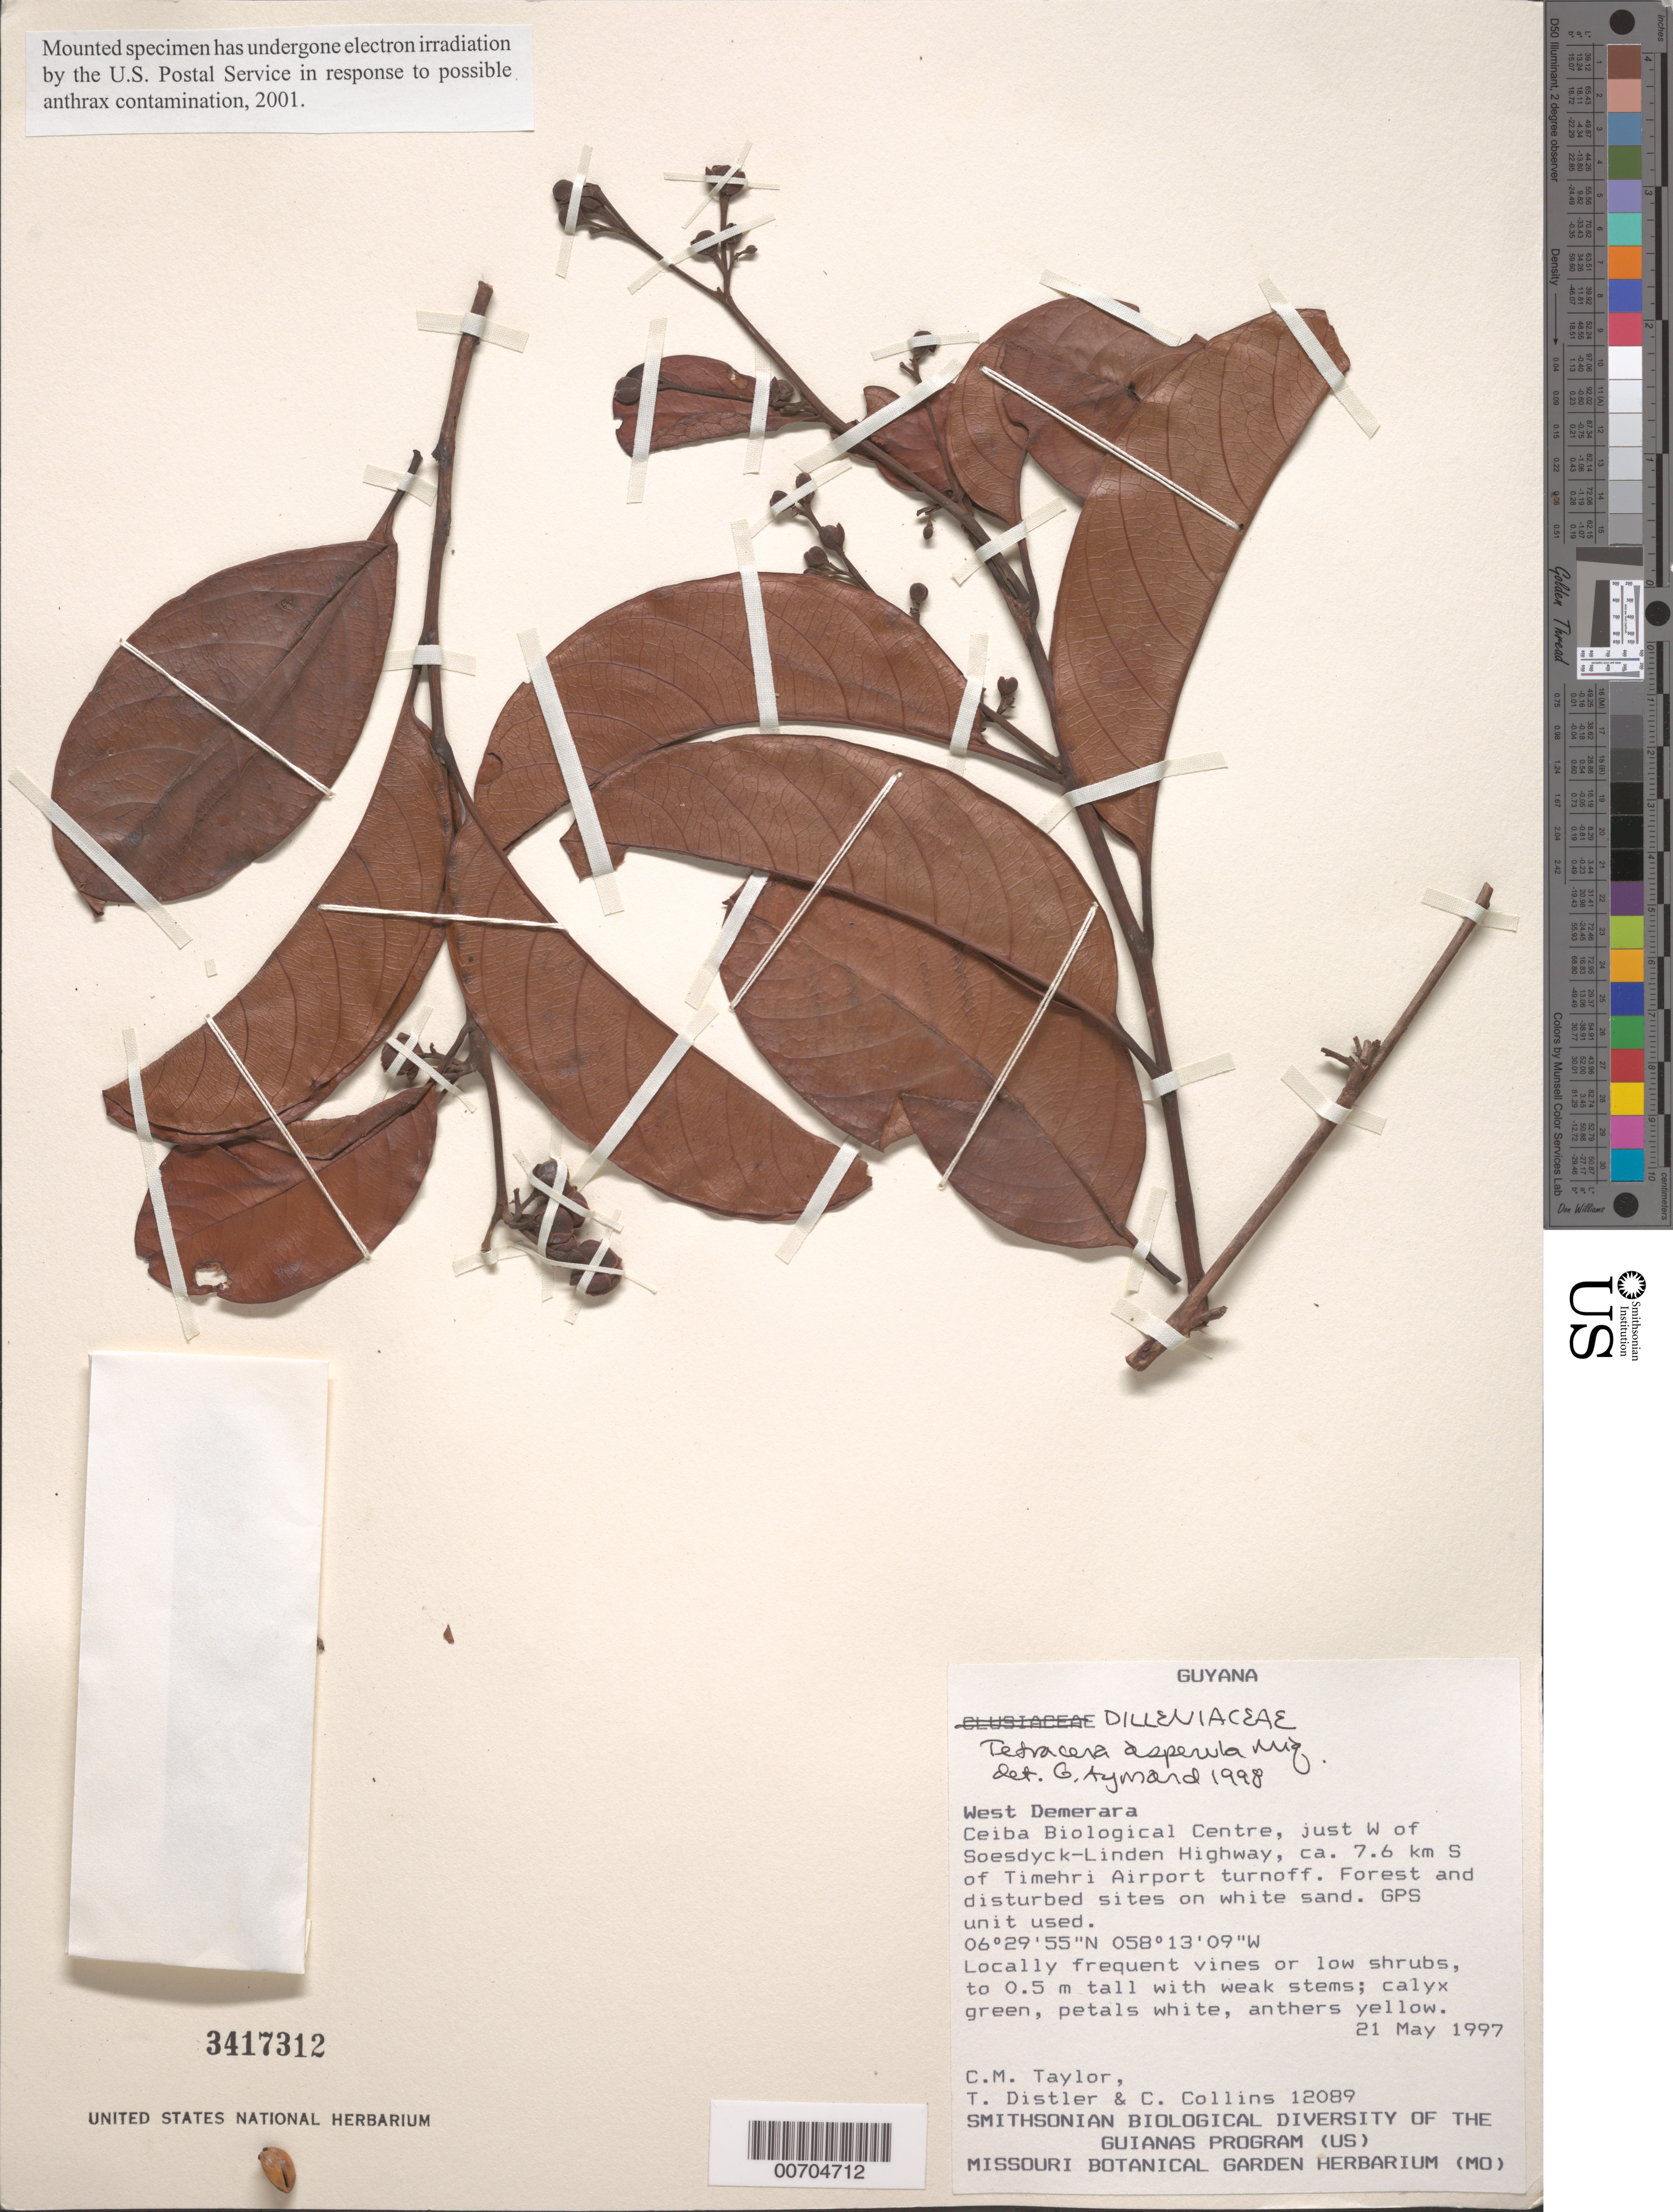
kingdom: Plantae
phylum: Tracheophyta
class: Magnoliopsida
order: Dilleniales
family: Dilleniaceae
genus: Tetracera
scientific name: Tetracera asperula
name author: Miq.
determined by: Aymard C., G. A., (PORT), Univ. Nac. Exp. de los Llanos Ezequiel Zamora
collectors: C. M. Taylor, T. Distler & C. Collins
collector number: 12089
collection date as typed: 21 May 1997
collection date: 1997-05-21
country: Guyana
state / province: Demerara-Mahaica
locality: Ceiba Biological Centre, just W of Soesdyck-Linden Hwy, ca. 7.6 km S of Timehri Airport turnoff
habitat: Forest & disturbed sites on white sand. Locally frequent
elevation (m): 15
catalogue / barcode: US 3417312